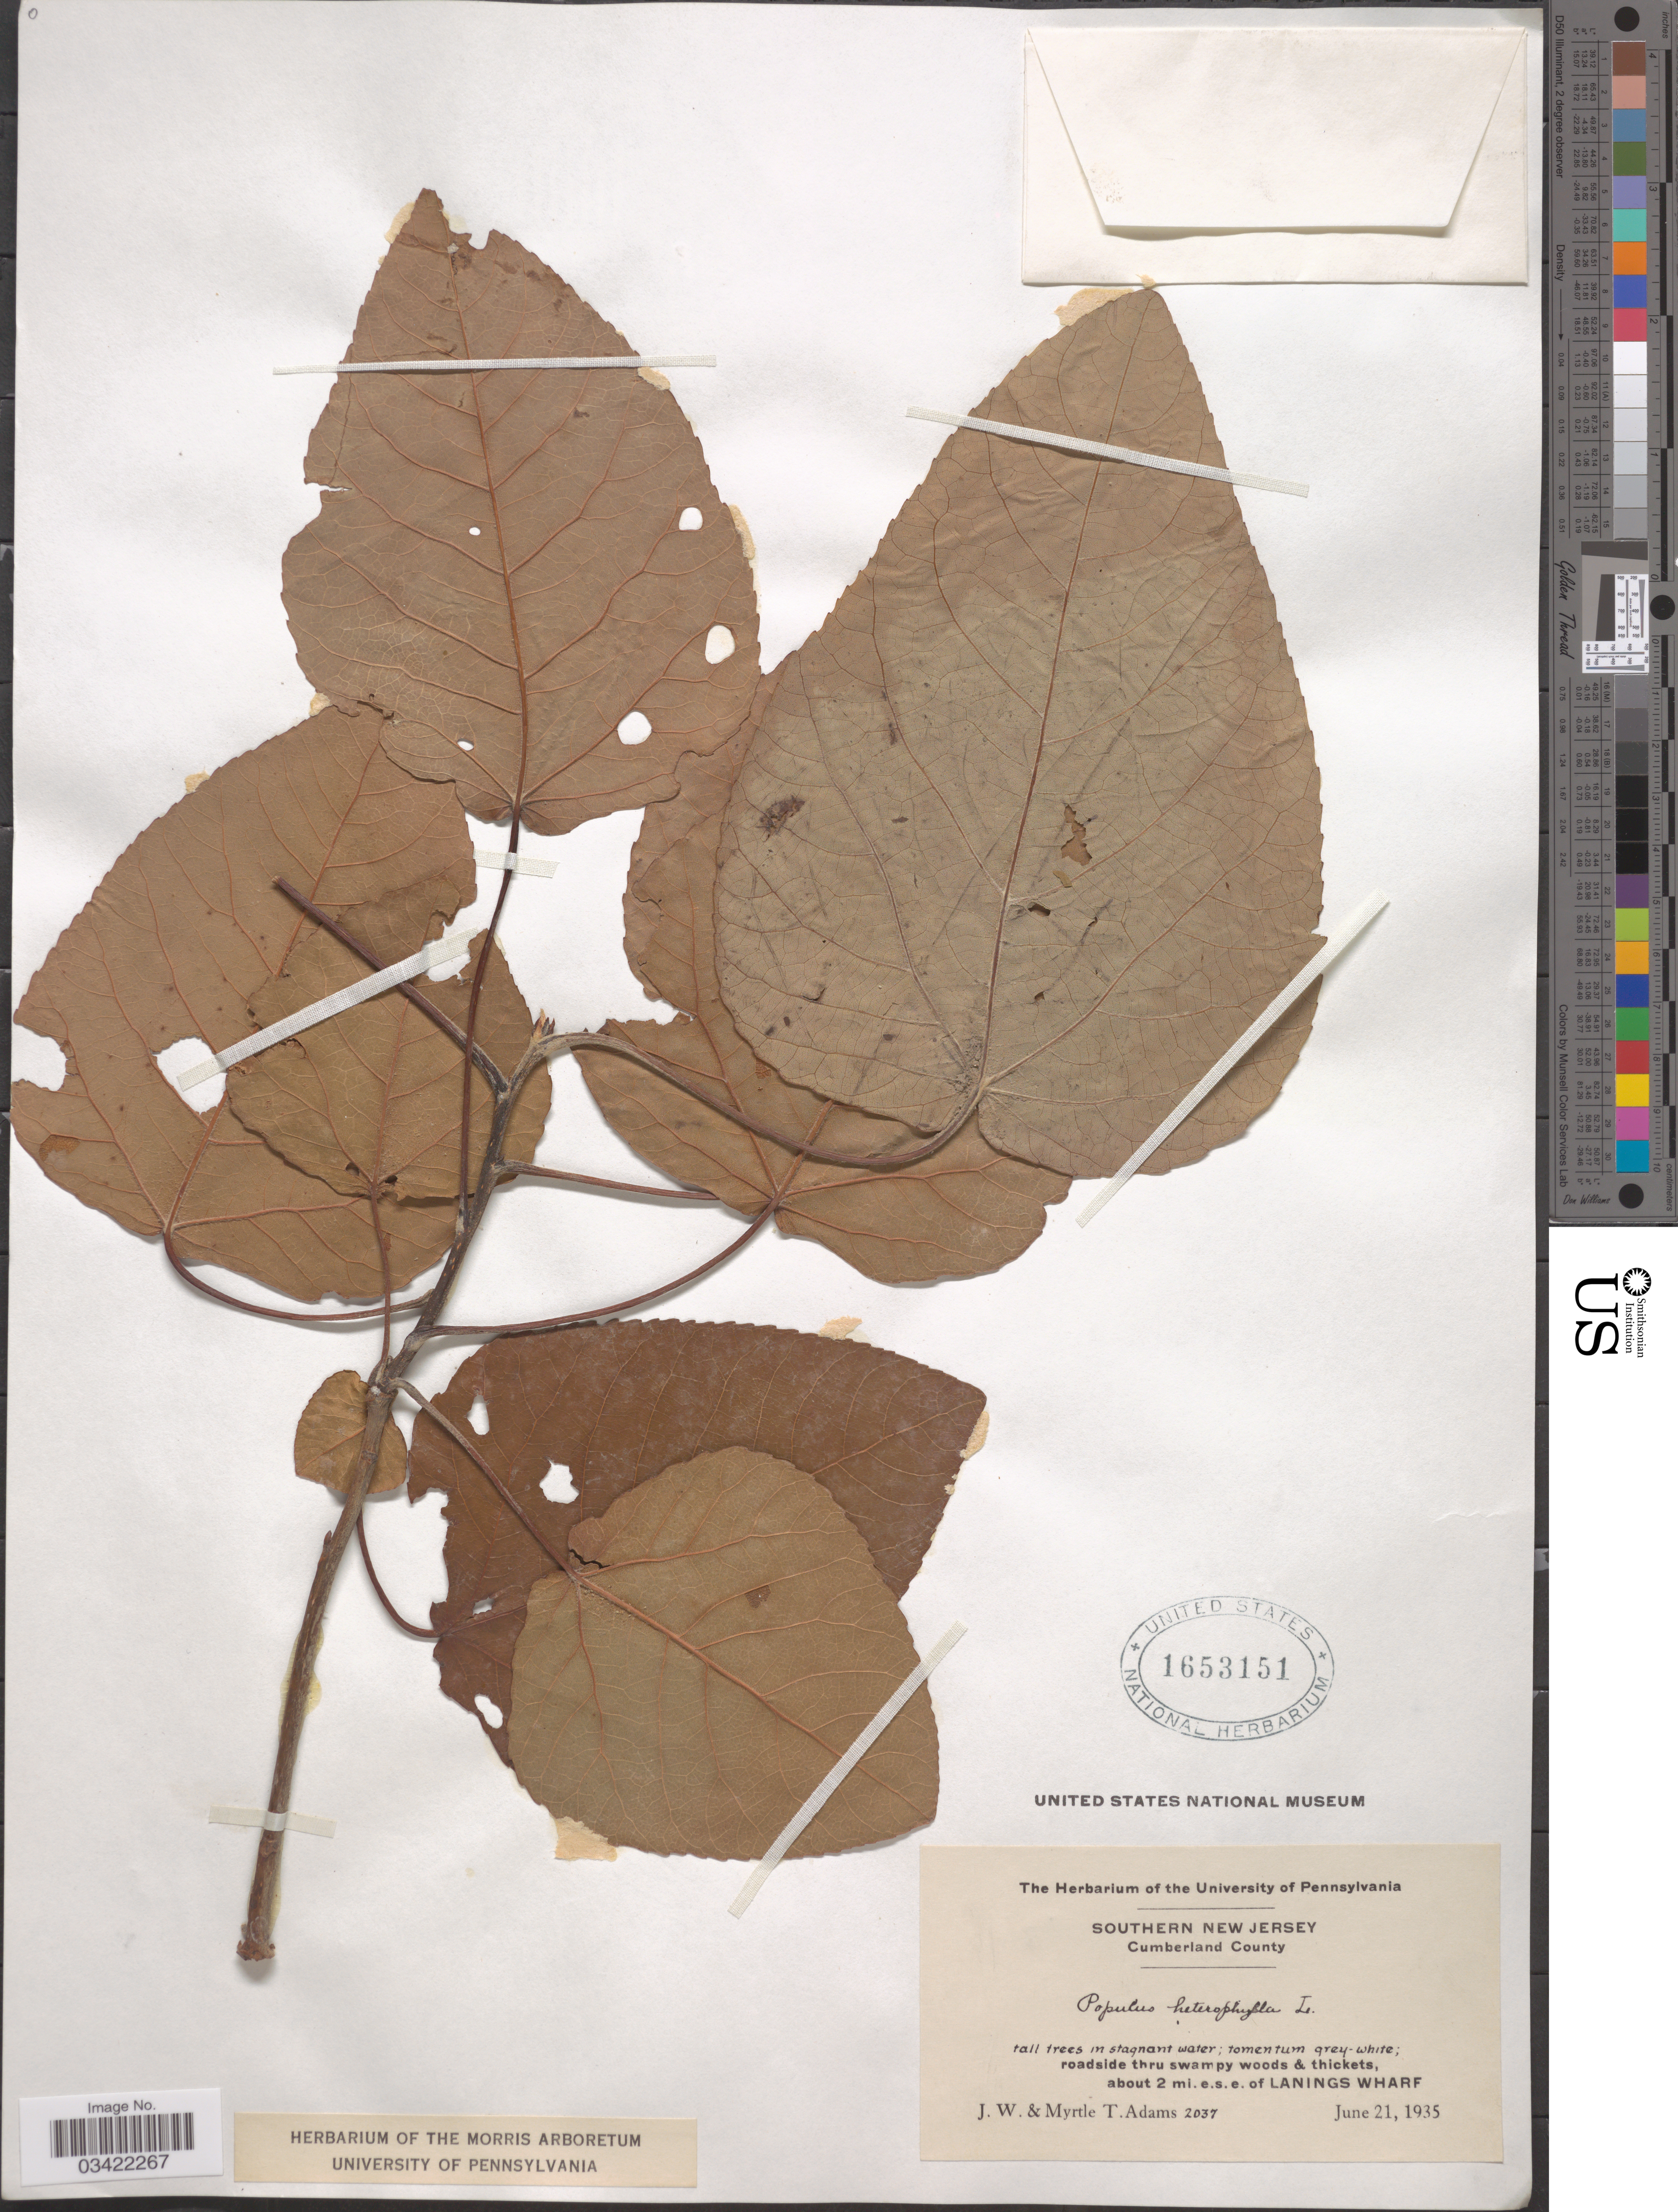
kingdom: Plantae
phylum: Tracheophyta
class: Magnoliopsida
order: Malpighiales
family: Salicaceae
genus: Populus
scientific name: Populus heterophylla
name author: L.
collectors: J. Adams & M. T. Adams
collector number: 2037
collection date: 1935-06-21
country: United States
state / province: New Jersey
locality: Southern New Jersey. Cumberland County. About 2 mi. e.s.e. of Lanings Wharf.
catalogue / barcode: US 1653151